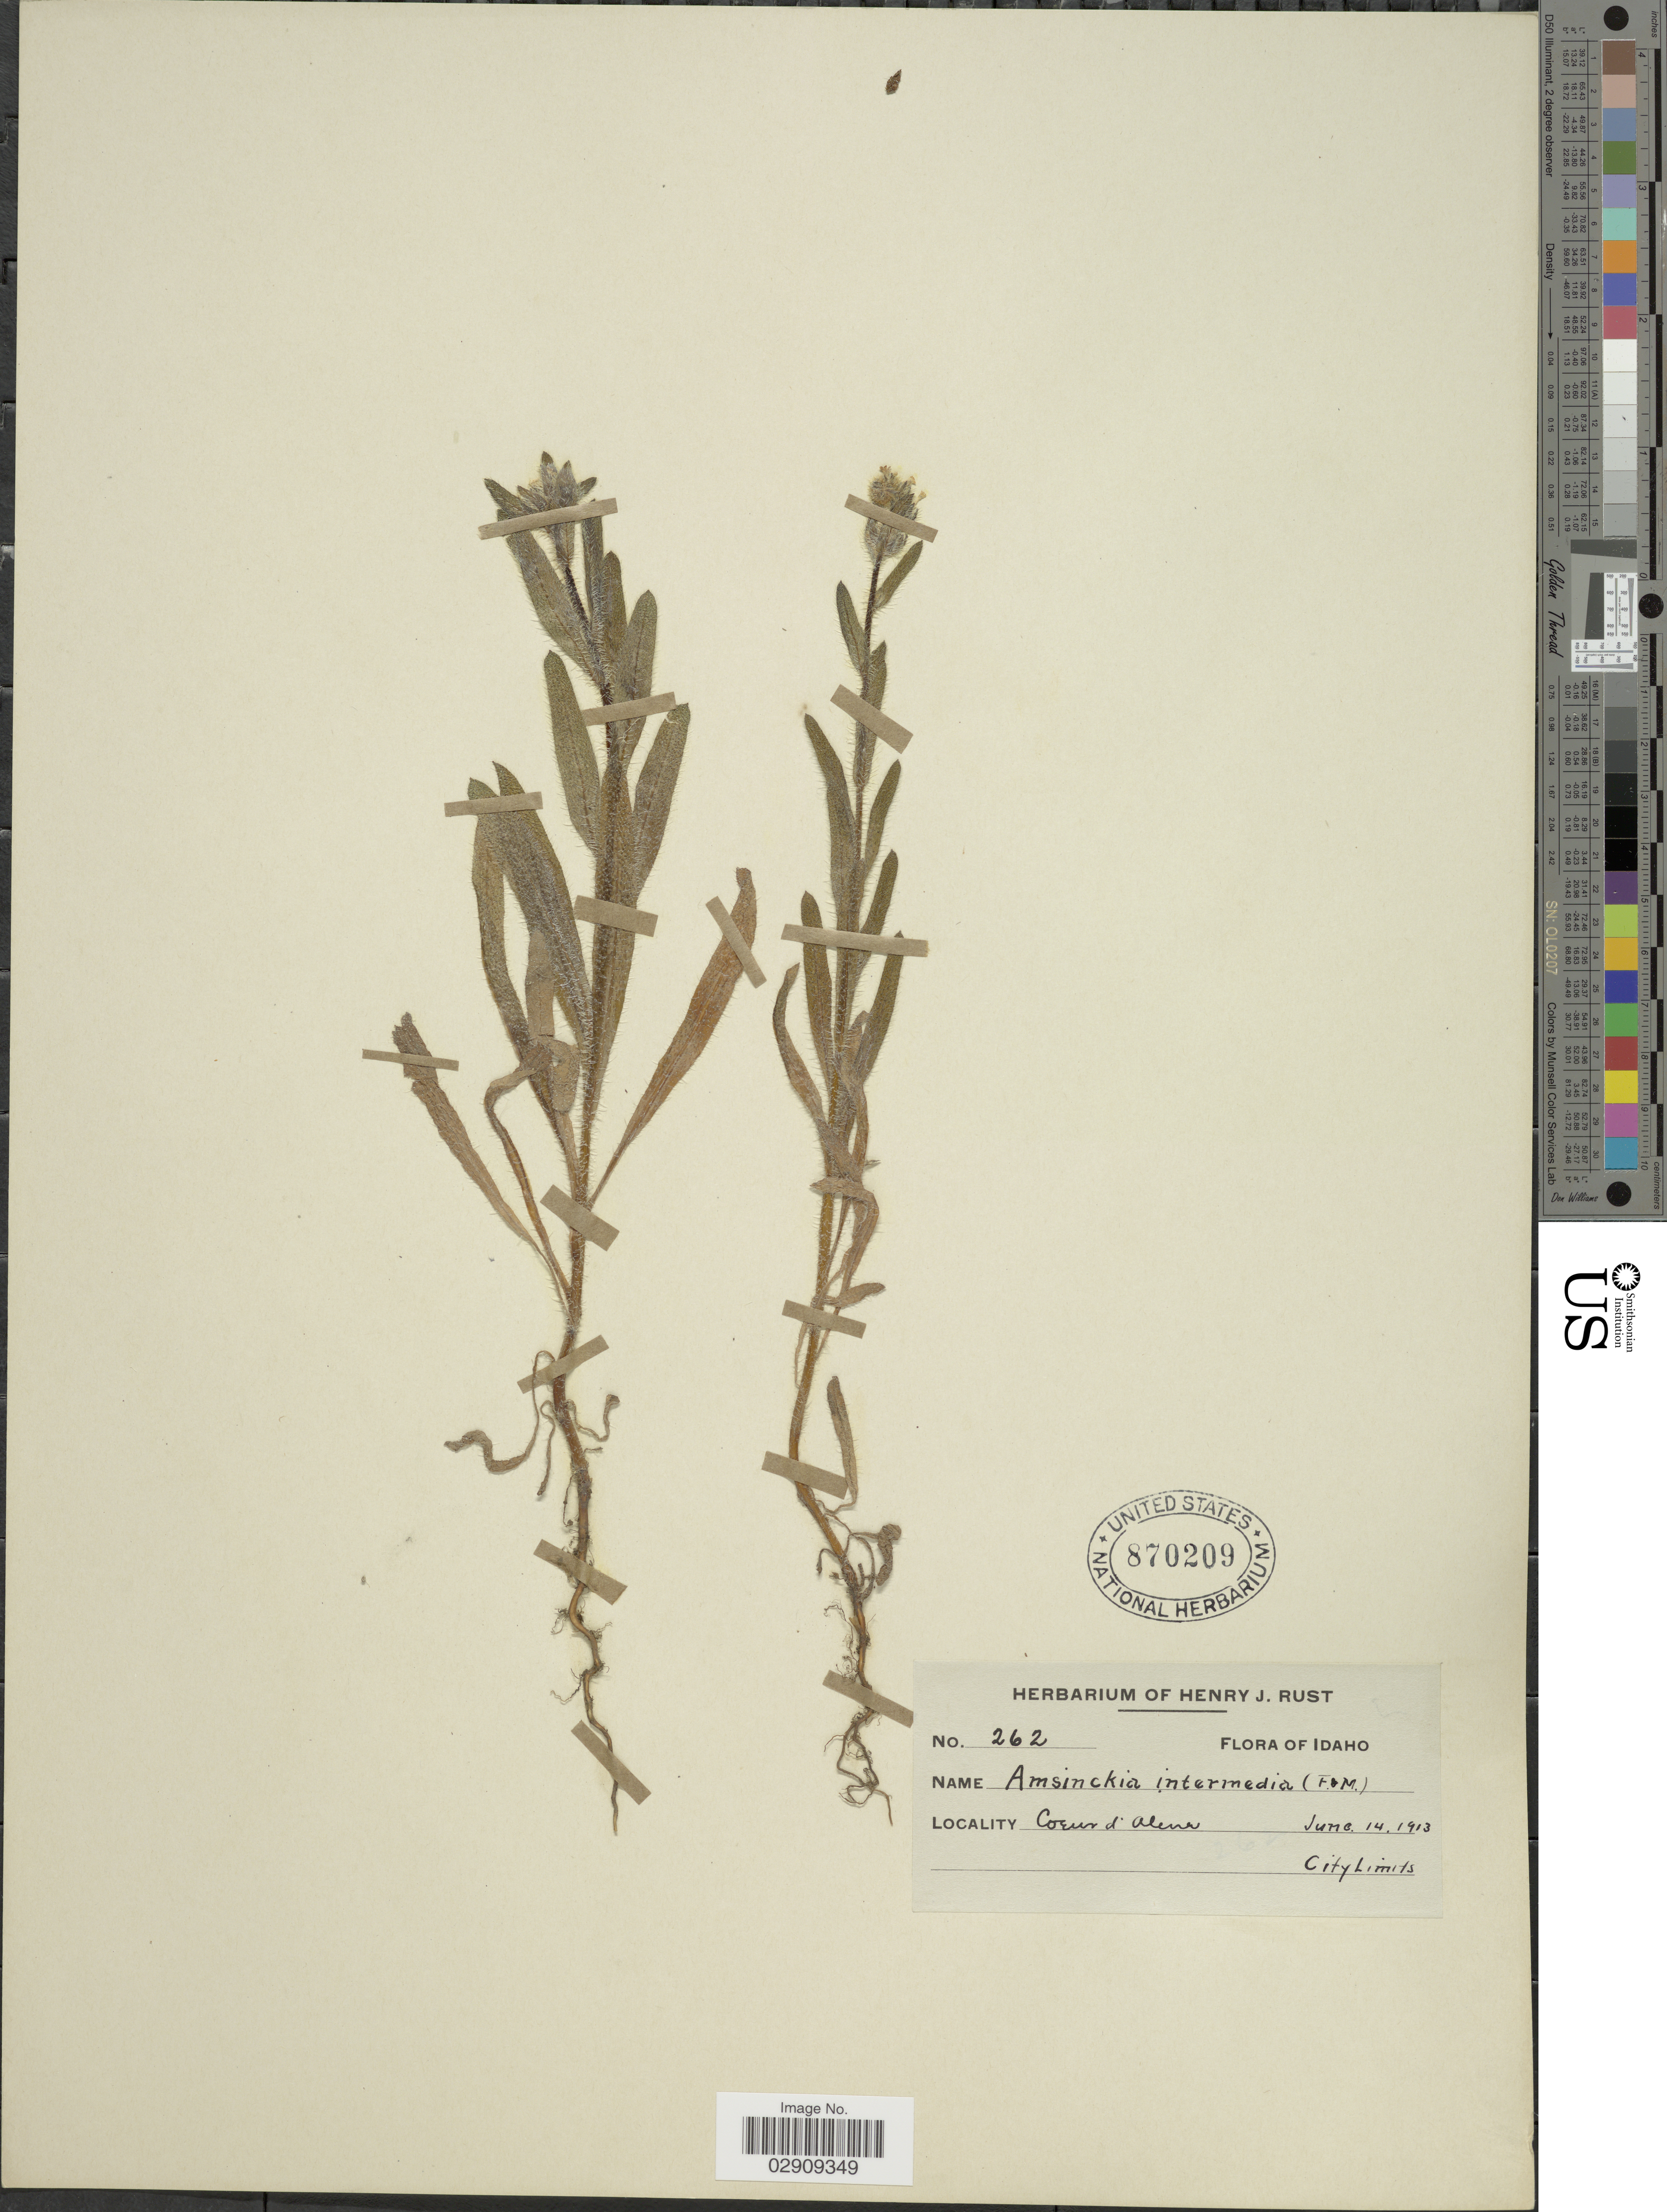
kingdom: Plantae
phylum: Tracheophyta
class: Magnoliopsida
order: Boraginales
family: Boraginaceae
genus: Amsinckia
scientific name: Amsinckia menziesii var. intermedia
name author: (Fisch. & C.A. Mey.) Ganders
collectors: ex herb. Henry J. Rust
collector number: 262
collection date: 1913-06-14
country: United States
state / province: Idaho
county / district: Kootenai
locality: Coeur d'Alene. City Limits.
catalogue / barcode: US 870209